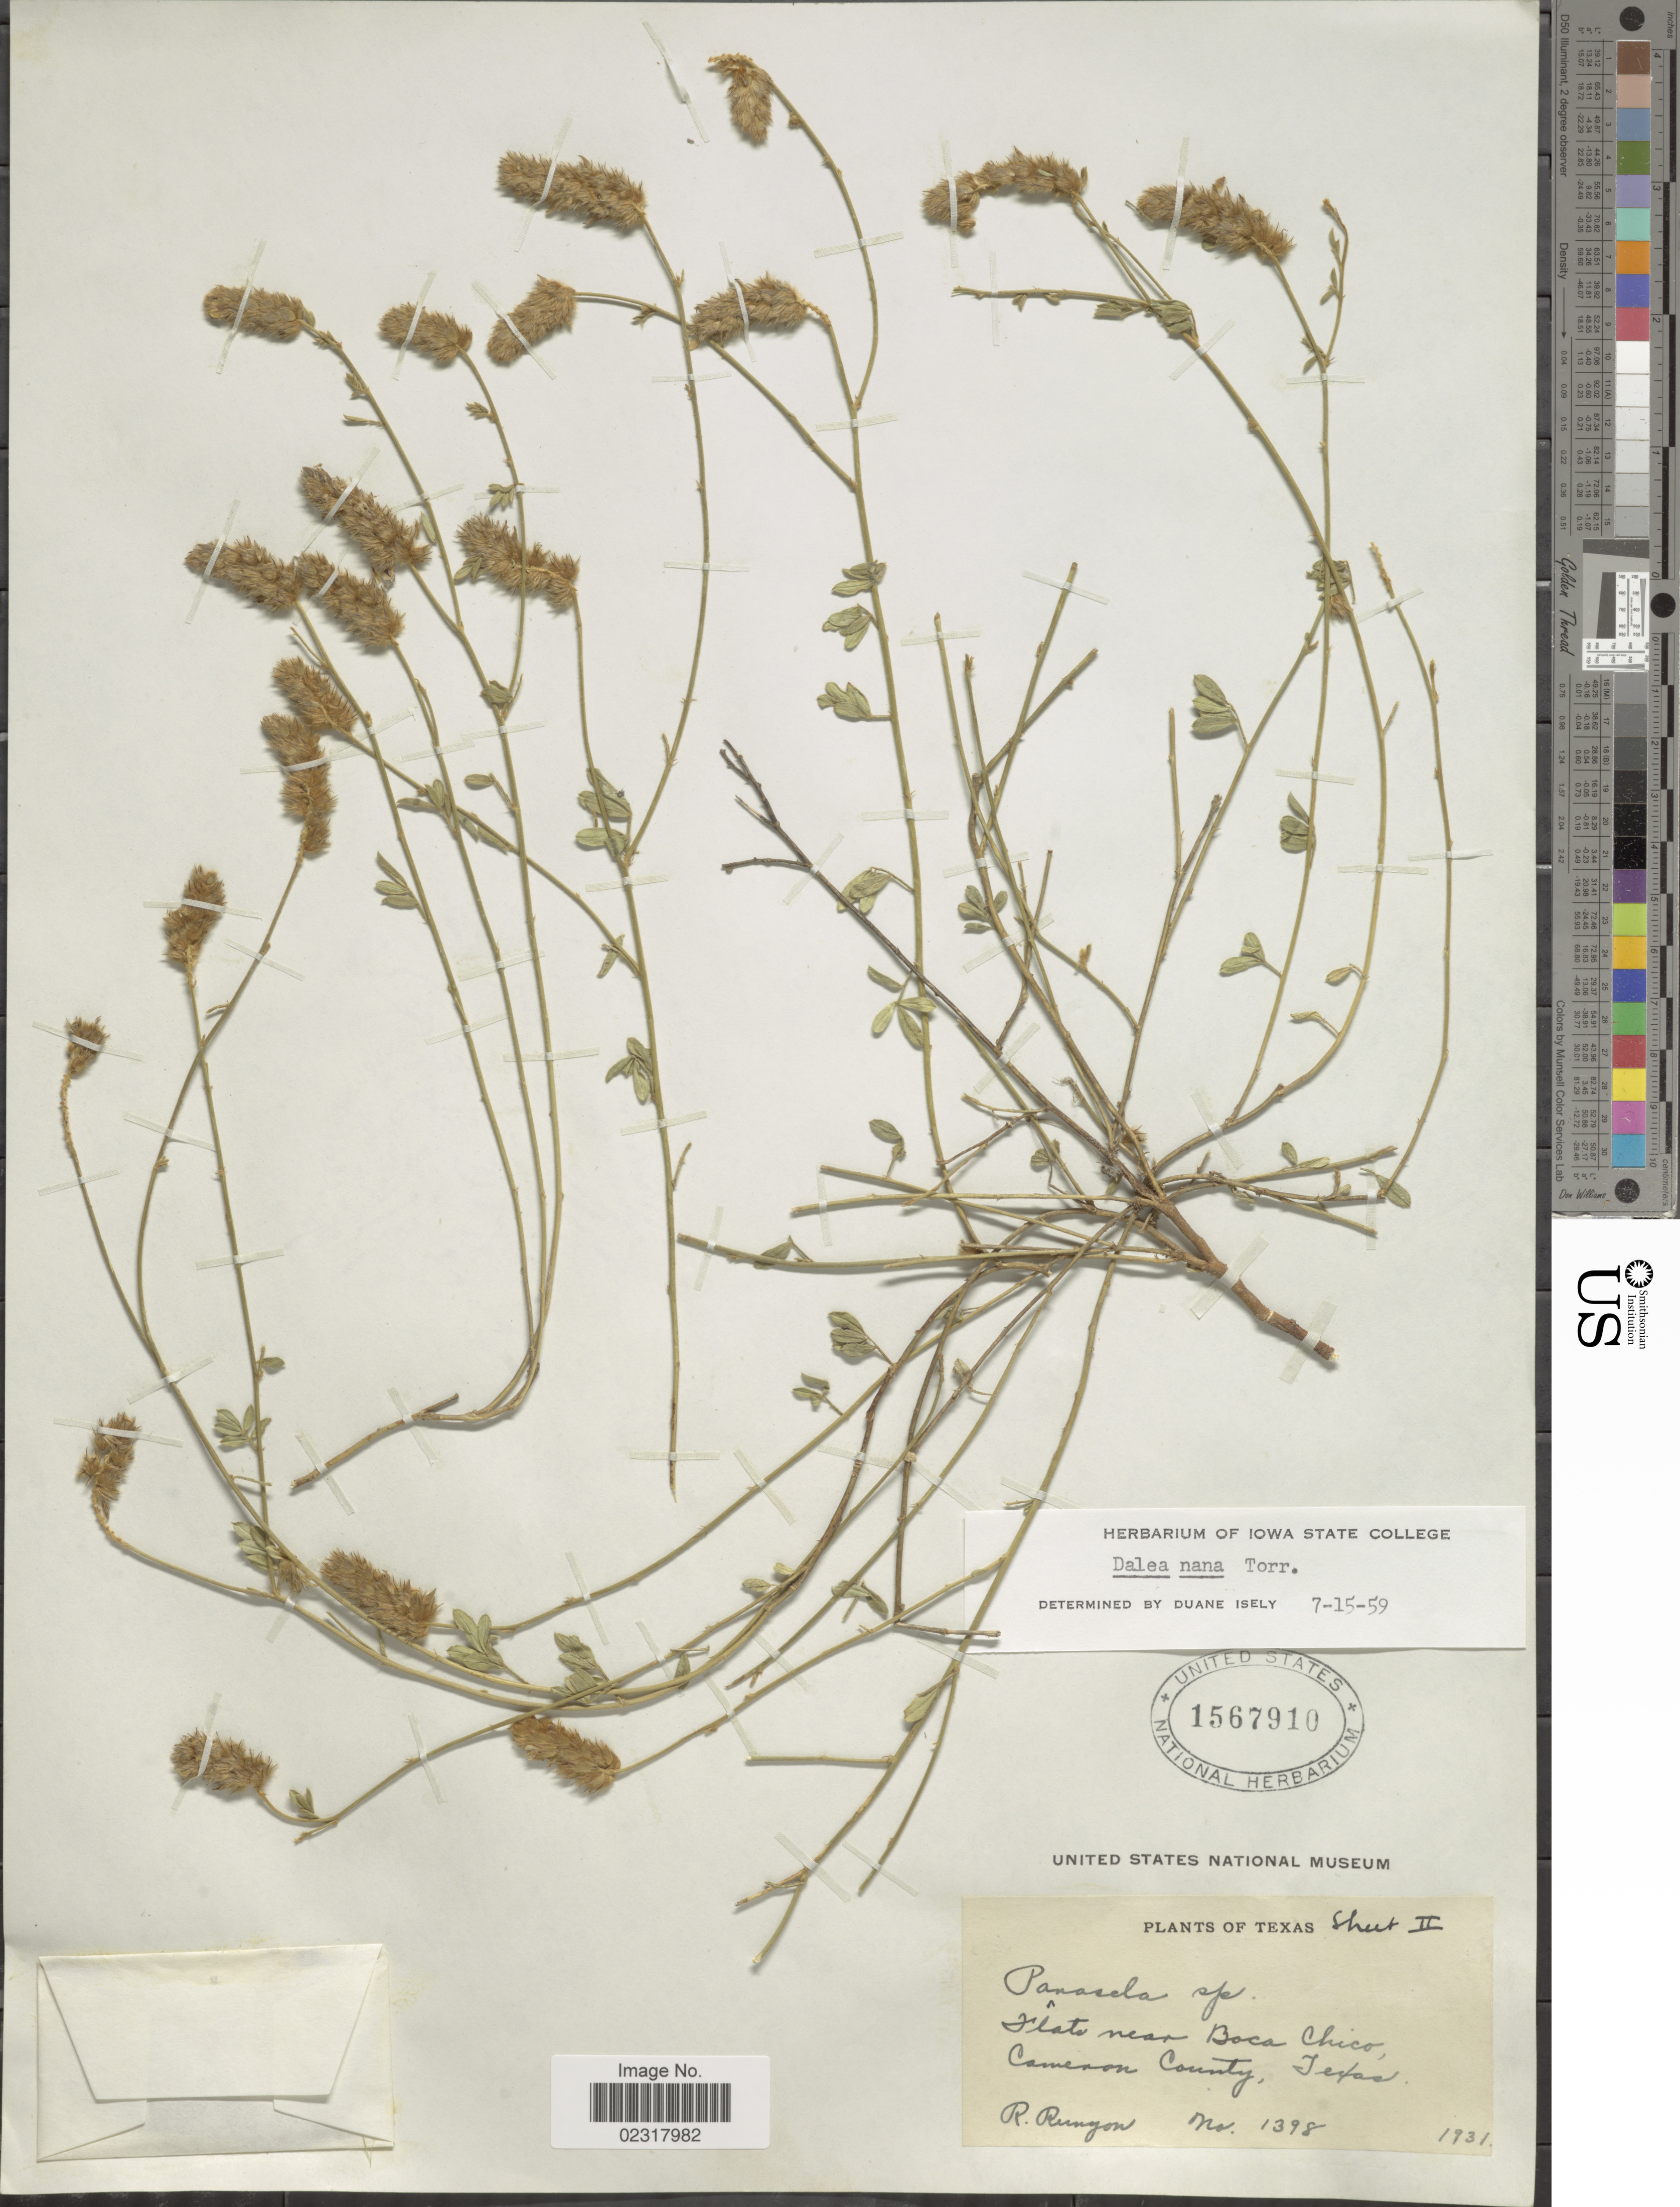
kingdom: Plantae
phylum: Tracheophyta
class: Magnoliopsida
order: Fabales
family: Fabaceae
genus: Dalea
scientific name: Dalea nana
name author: Torr. & A. Gray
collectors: R. Runyon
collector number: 1398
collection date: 1931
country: United States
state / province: Texas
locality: Flats near Boca Chico, Cameron County.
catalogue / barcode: US 1567910